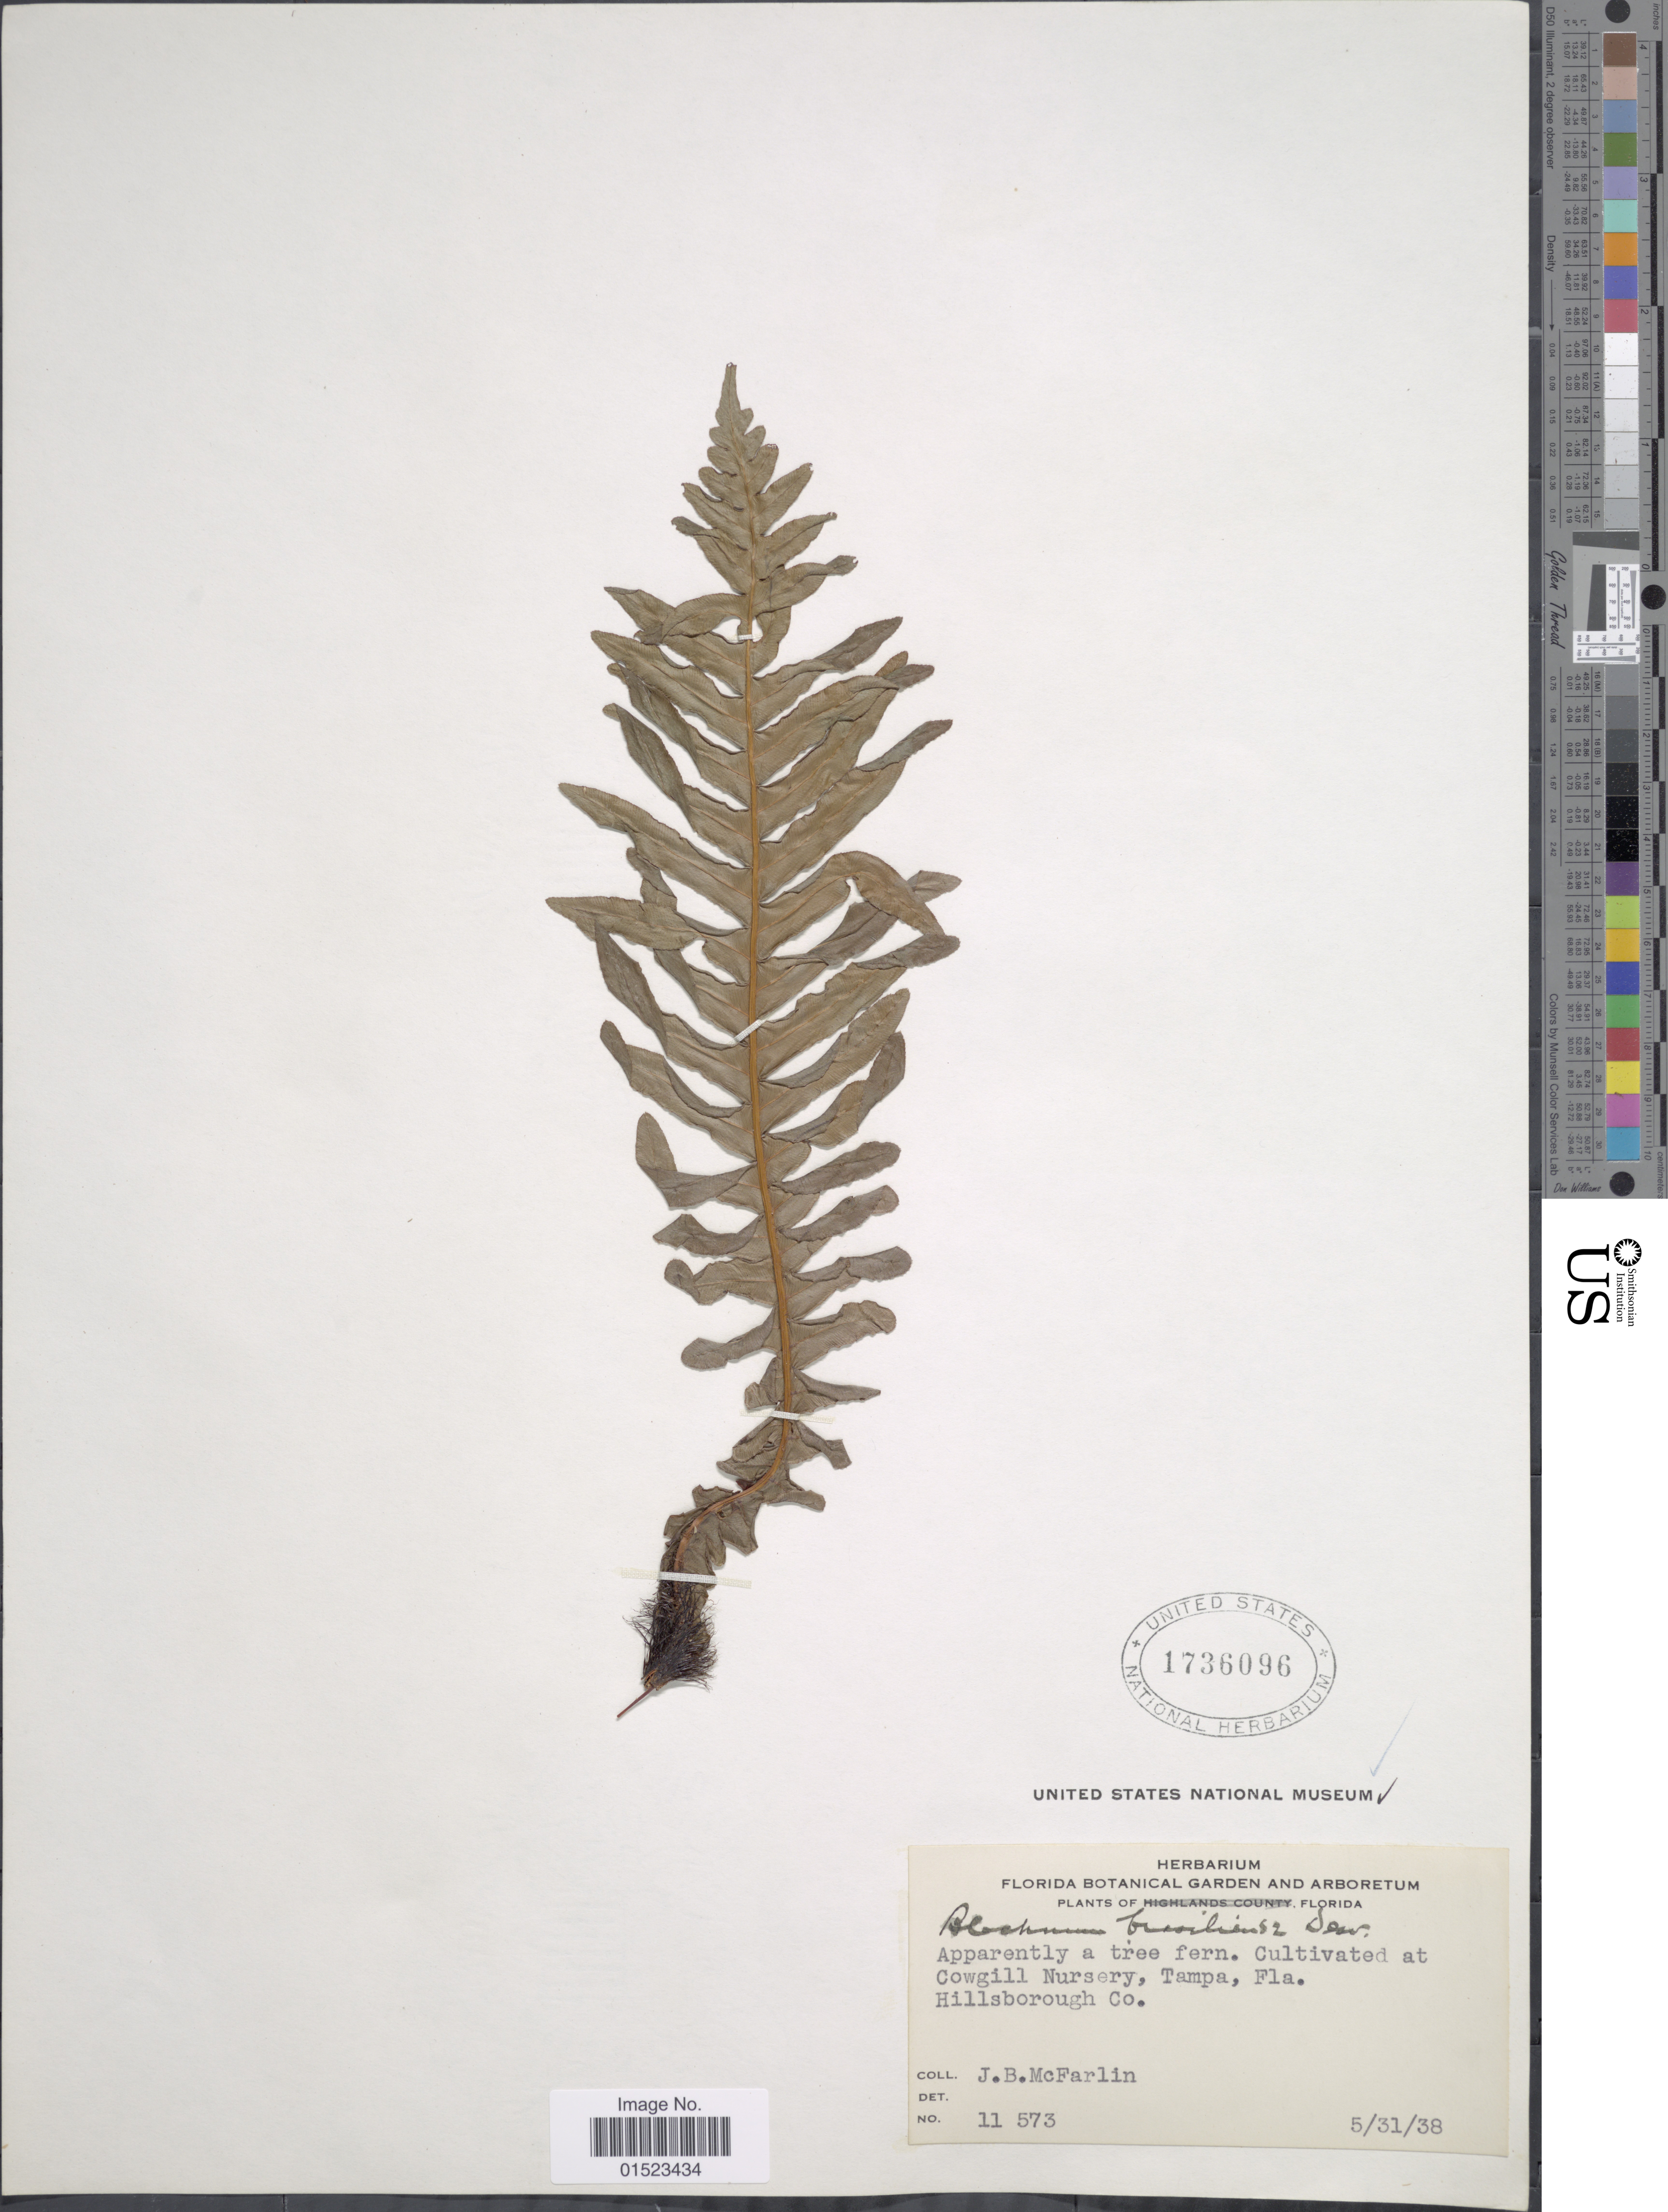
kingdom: Plantae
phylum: Tracheophyta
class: Polypodiopsida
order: Polypodiales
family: Blechnaceae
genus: Blechnum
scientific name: Blechnum brasiliense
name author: Desv.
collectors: J. McFarlin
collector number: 11573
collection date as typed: Transcribed d/m/y: 31/5/38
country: United States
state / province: Florida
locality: Cowgill Nursery,Tampa, Hillsborough Co.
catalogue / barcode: US 1736096